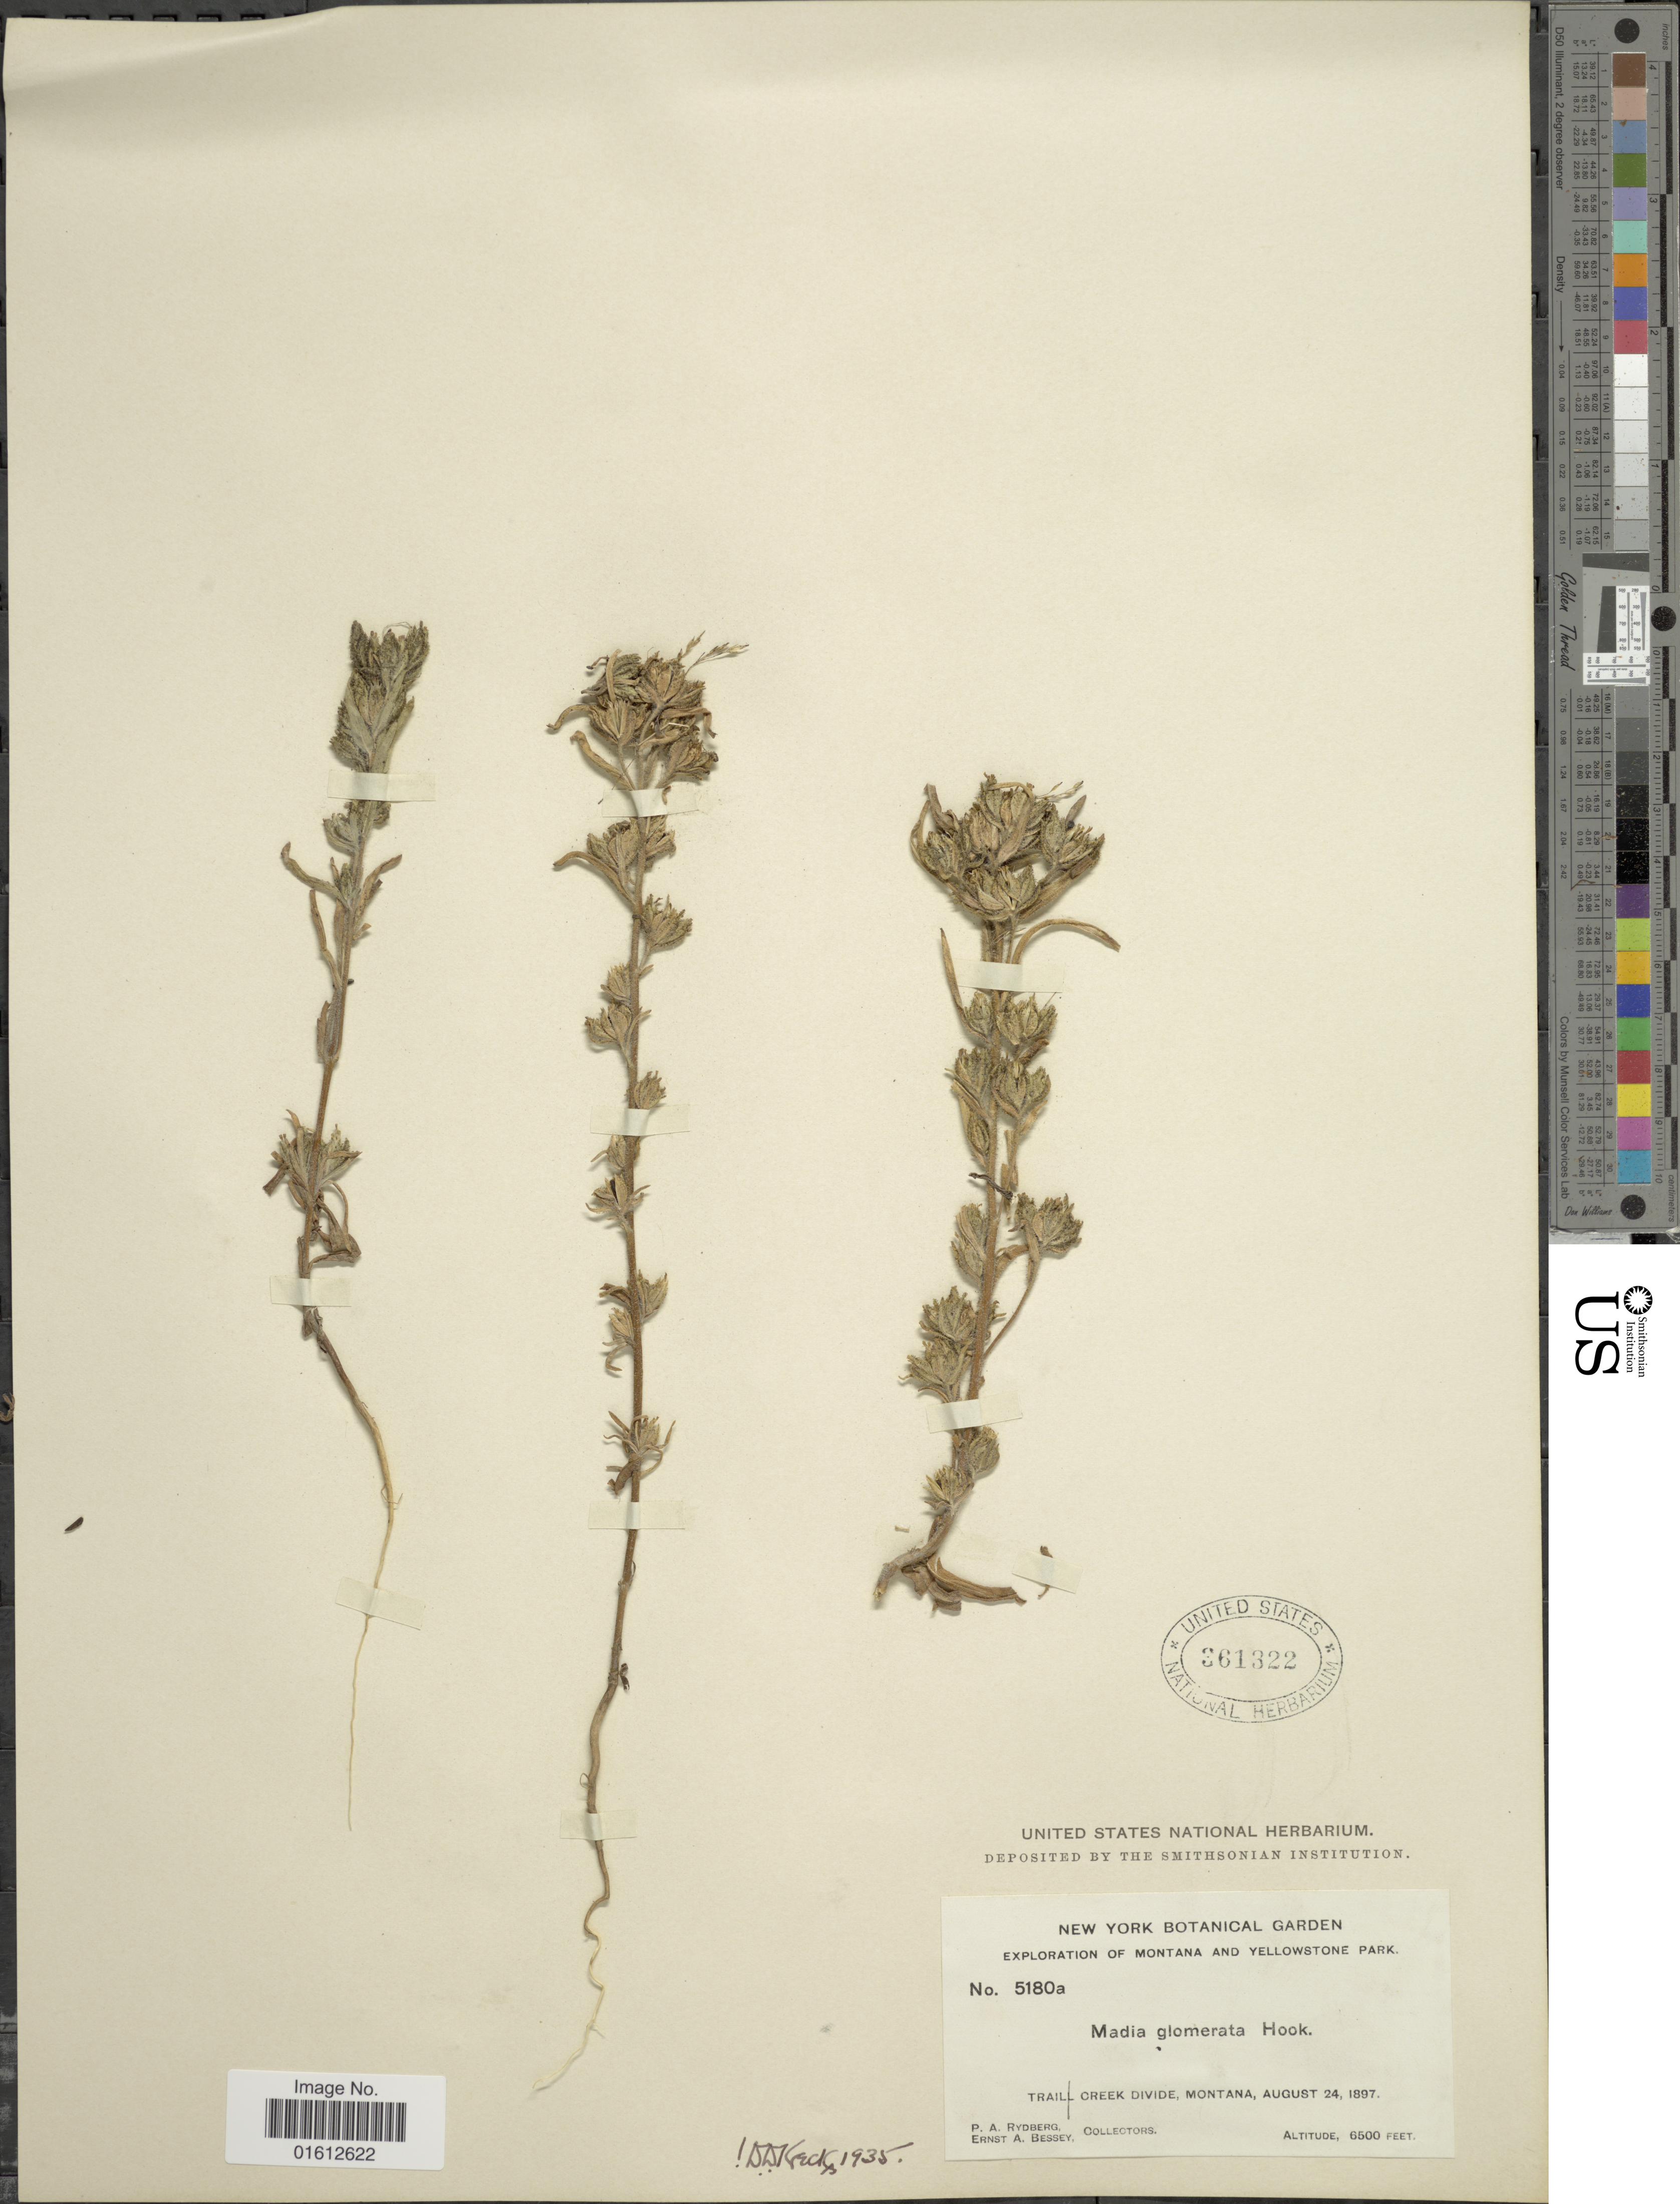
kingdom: Plantae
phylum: Tracheophyta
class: Magnoliopsida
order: Asterales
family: Asteraceae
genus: Madia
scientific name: Madia glomerata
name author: Hook.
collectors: P. A. Rydberg & E. A. Bessey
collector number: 5180a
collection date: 1897-08-24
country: United States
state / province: Montana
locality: Montana and Yellowstone park. Trail Creek Divide.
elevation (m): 1981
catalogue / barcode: US 361322